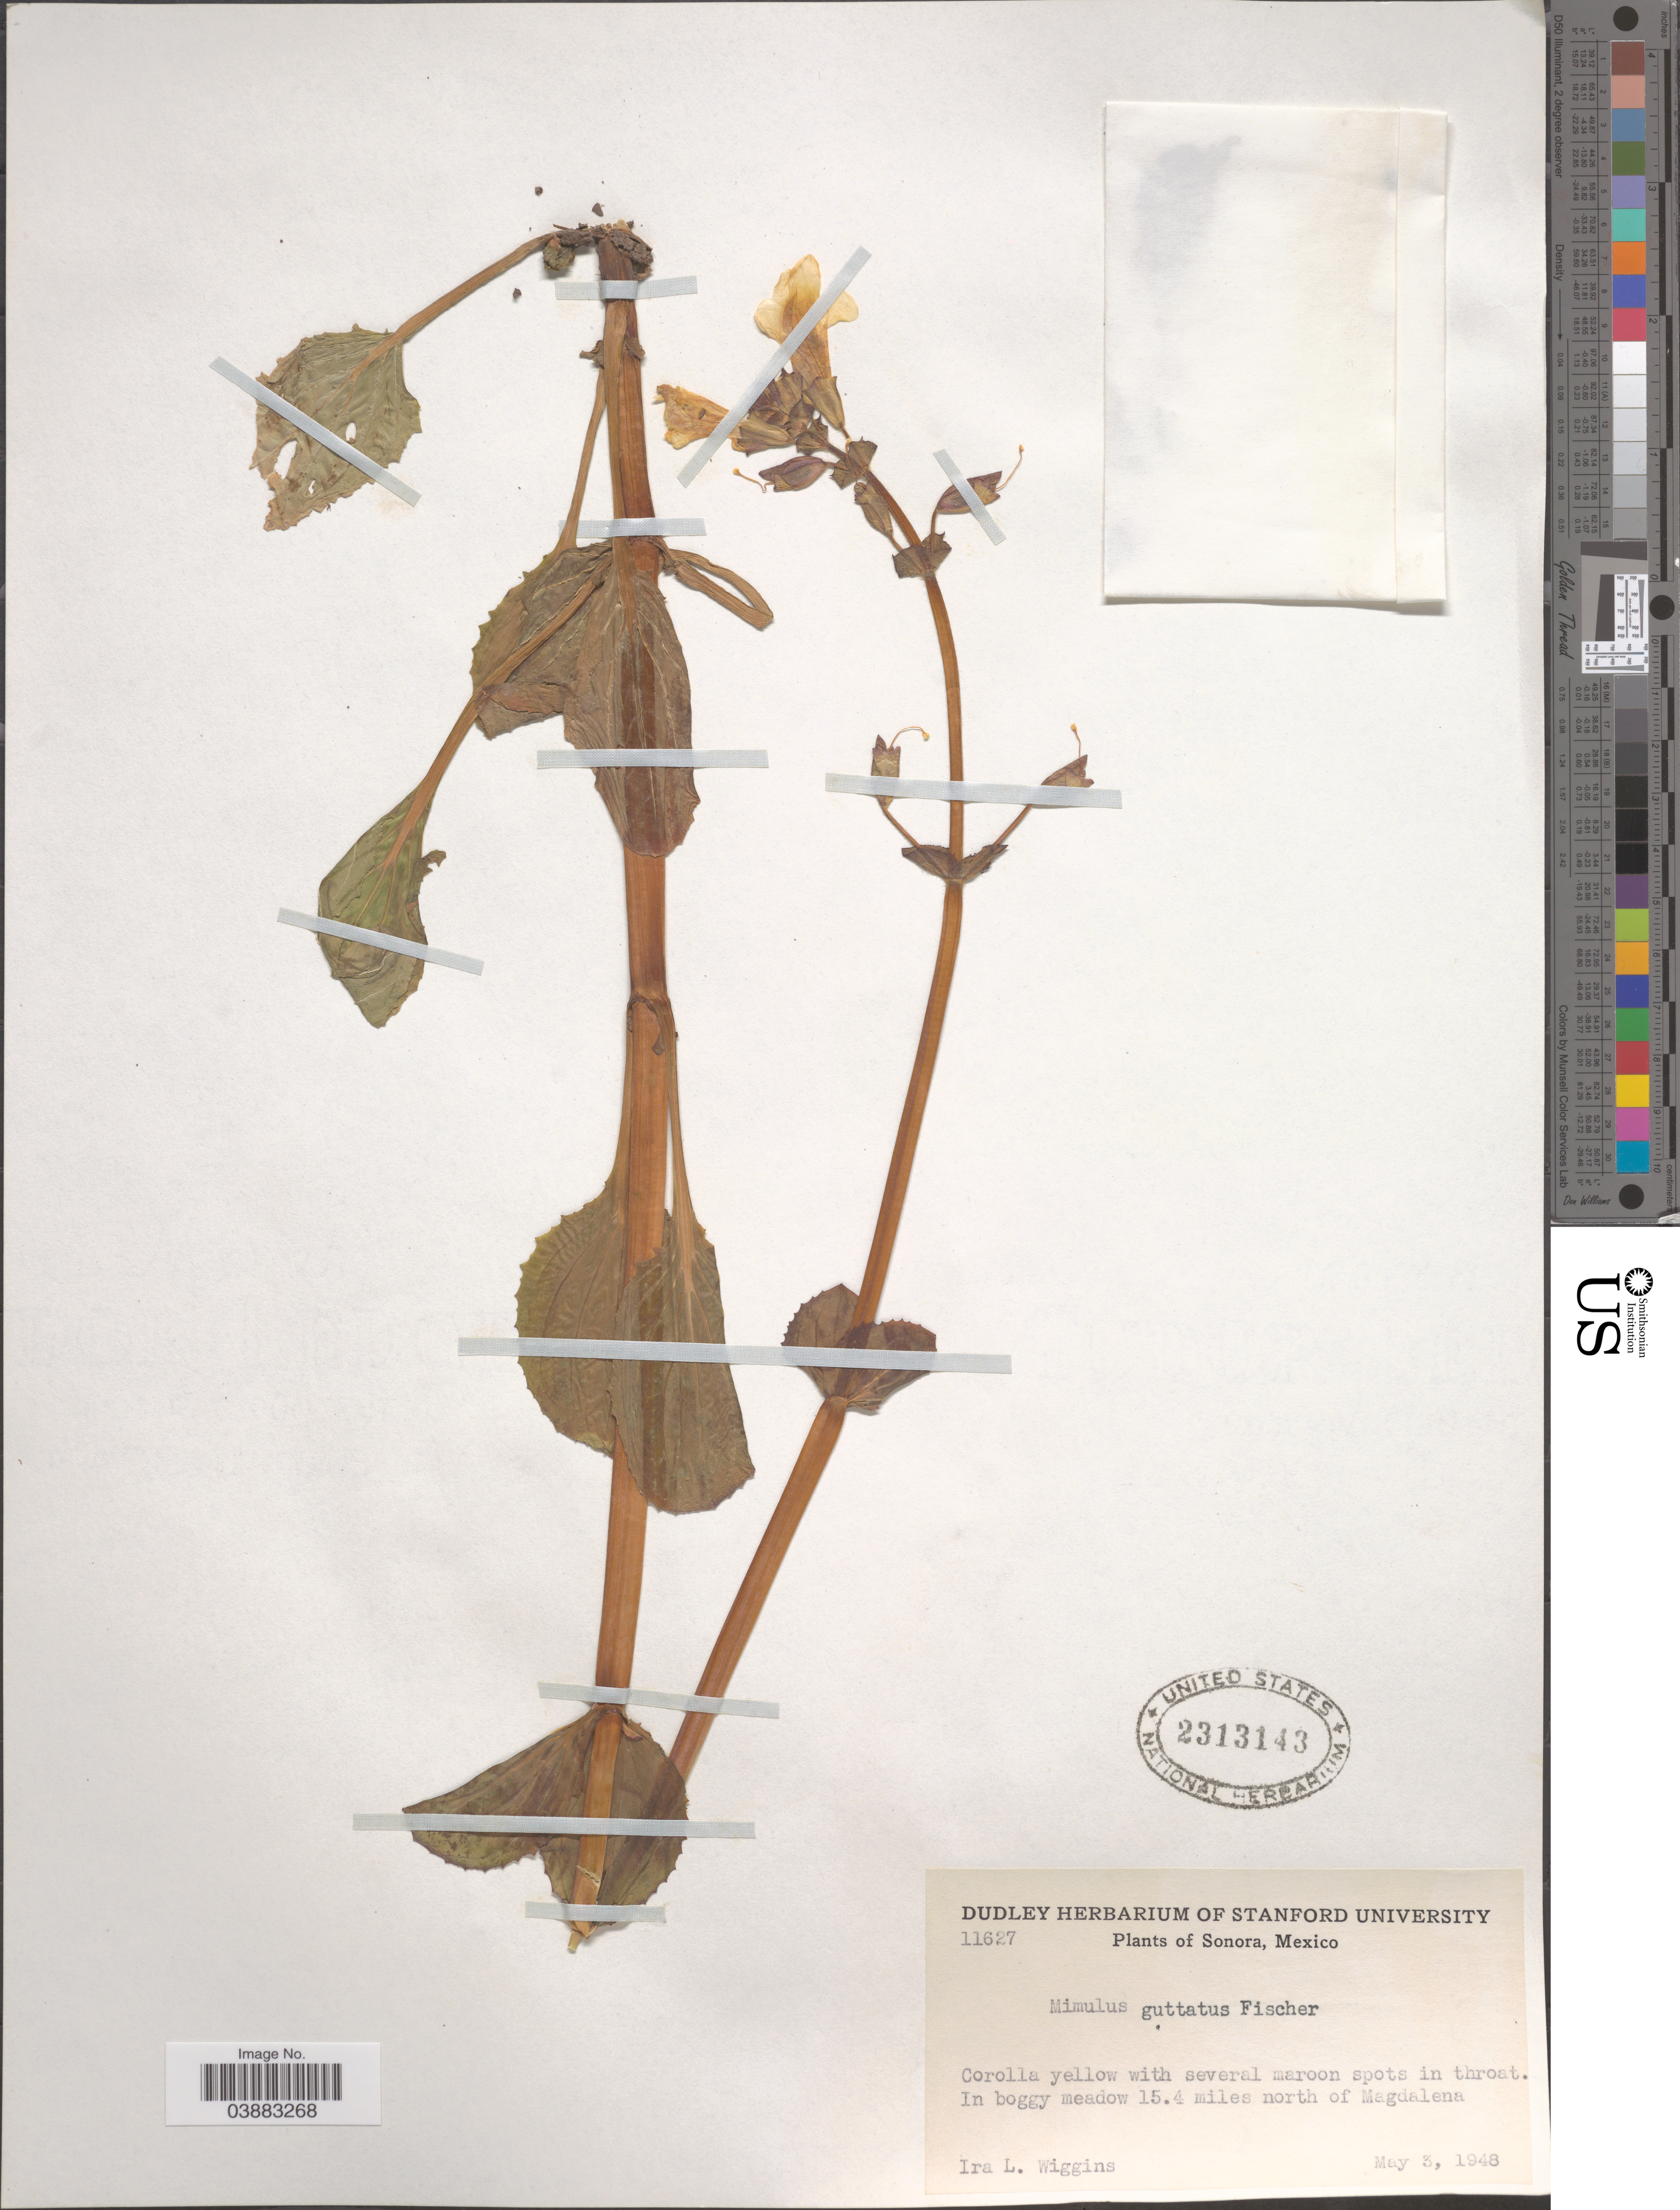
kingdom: Plantae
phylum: Tracheophyta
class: Magnoliopsida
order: Lamiales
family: Phrymaceae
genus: Mimulus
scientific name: Mimulus guttatus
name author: DC.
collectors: I. L. Wiggins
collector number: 11627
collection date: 1948-05-03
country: Mexico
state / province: Sonora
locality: In boggy meadow 15.4 miles north of Magdalena.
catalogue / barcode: US 2313143